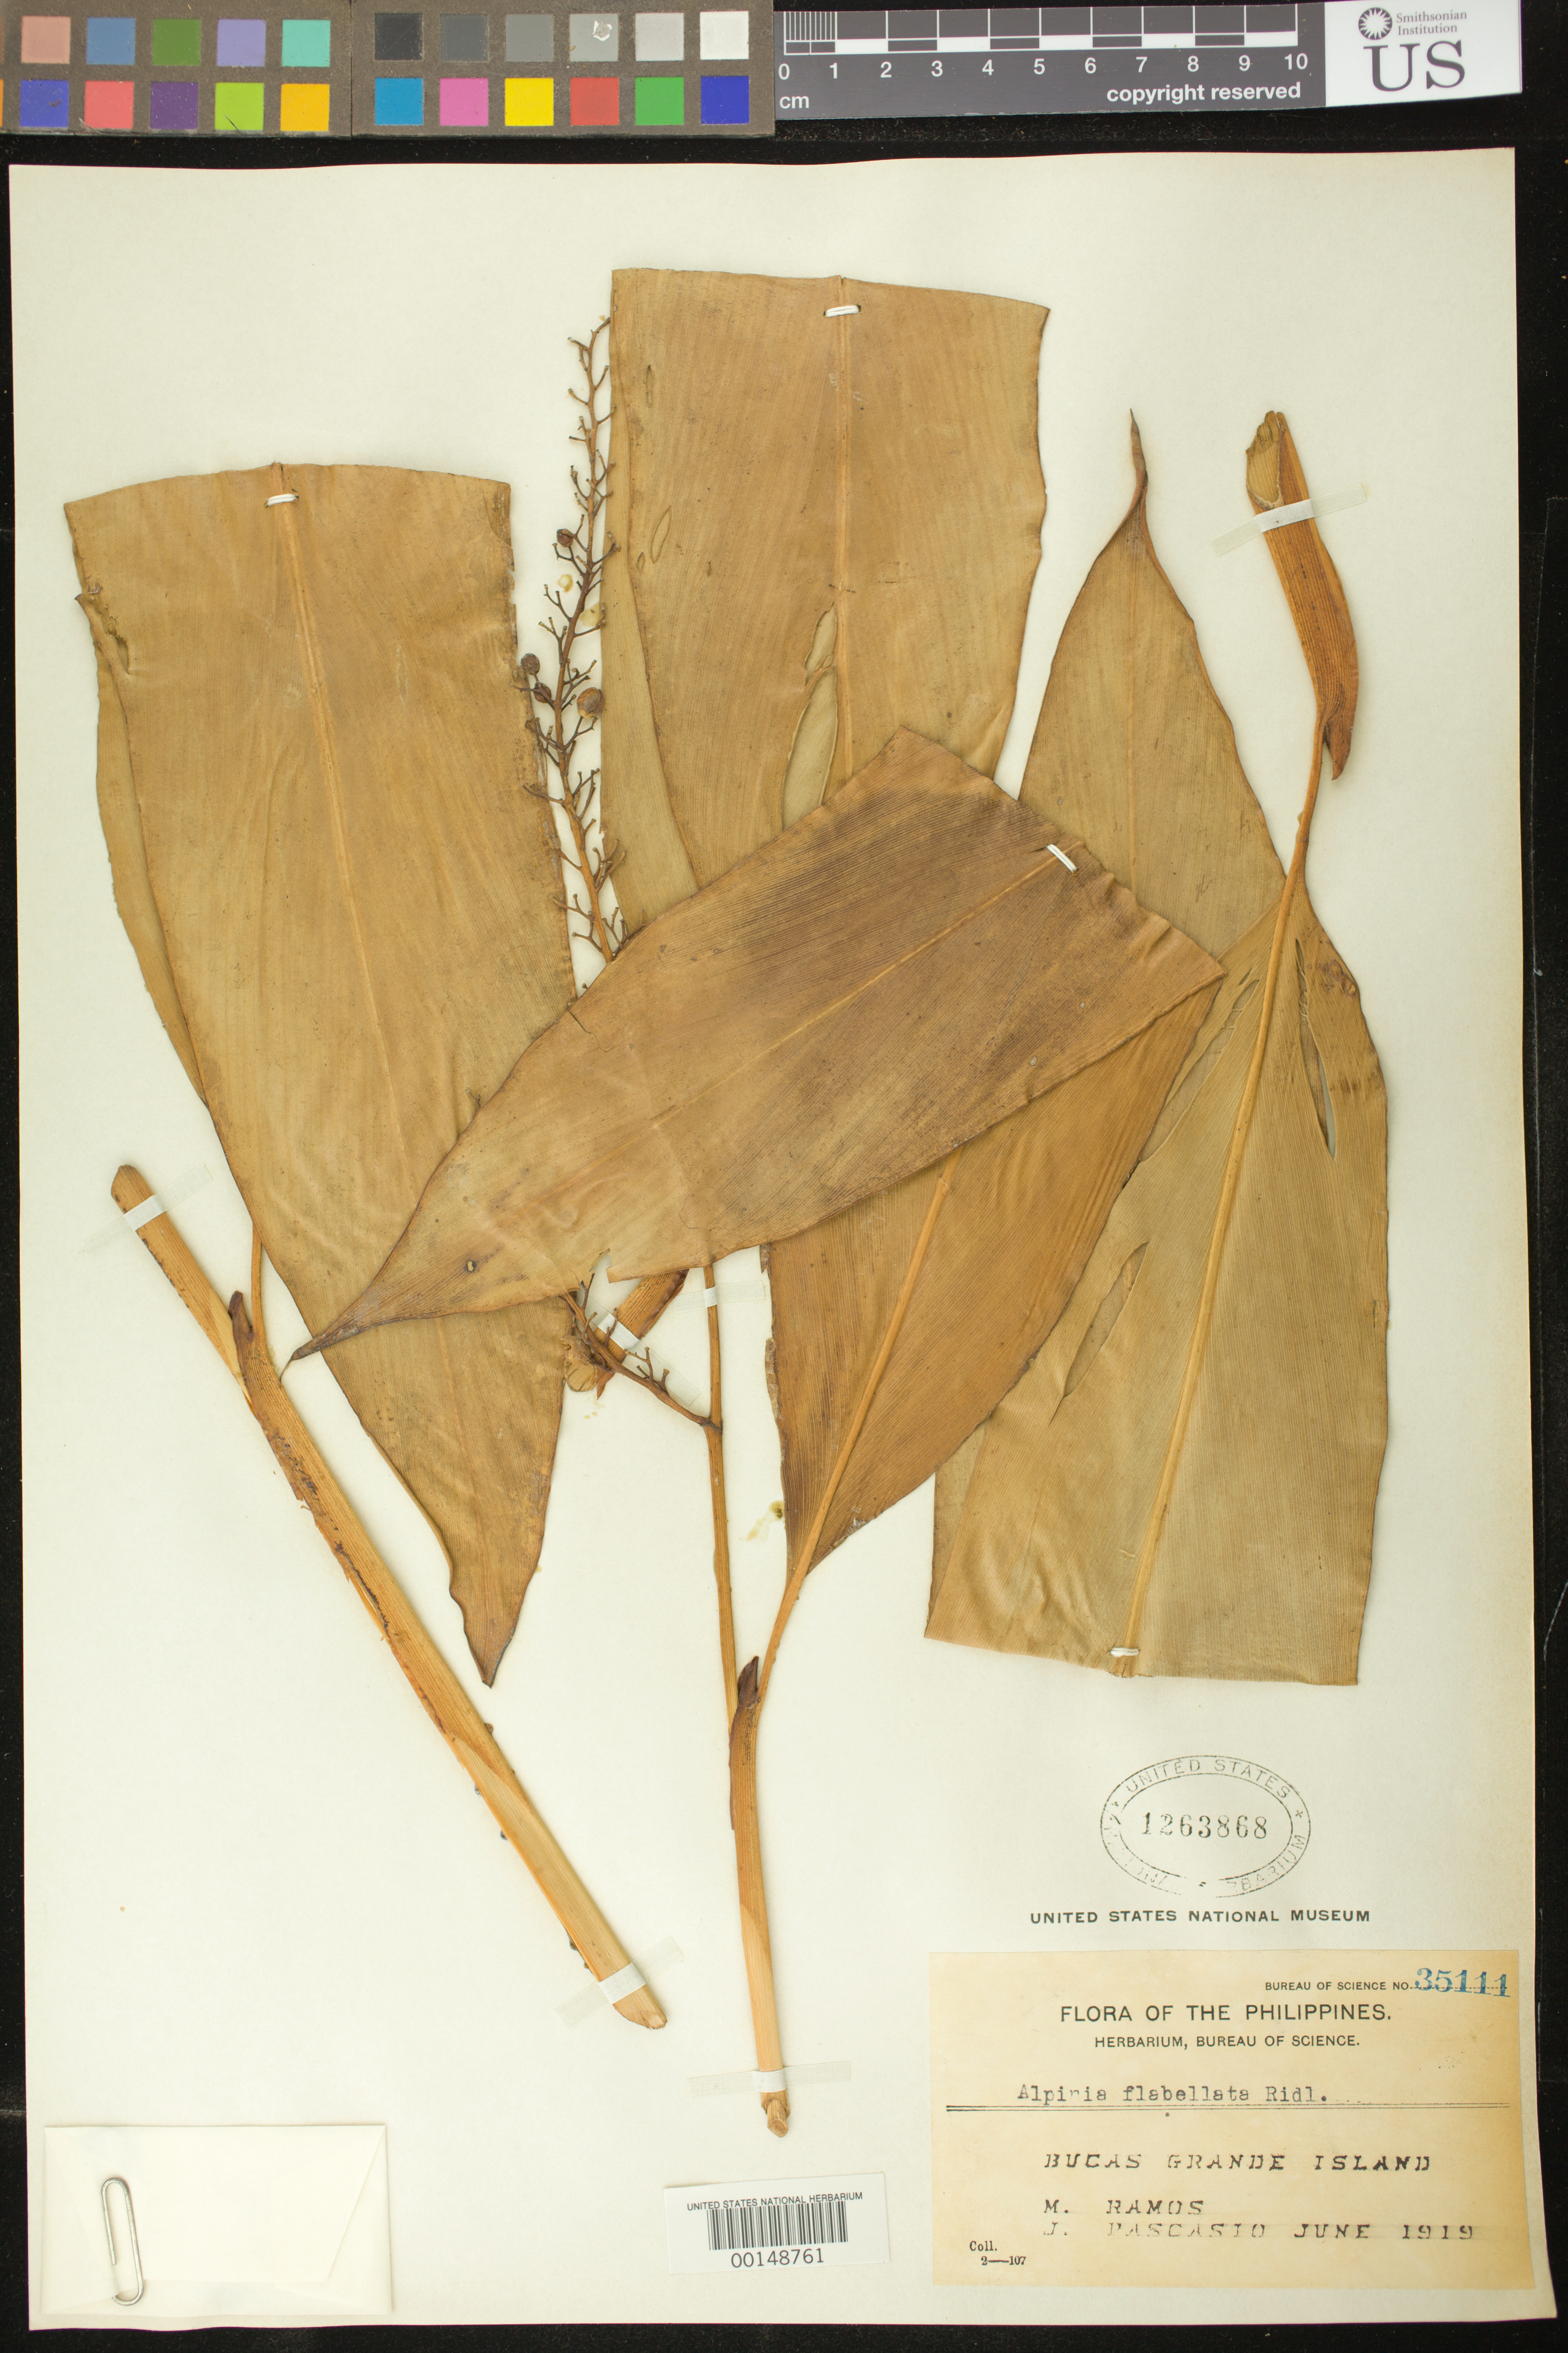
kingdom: Plantae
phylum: Tracheophyta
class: Liliopsida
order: Zingiberales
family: Zingiberaceae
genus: Alpinia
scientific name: Alpinia flabellata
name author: Ridl.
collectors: M. Ramos & J. Pascasio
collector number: Bur. Sci. 35111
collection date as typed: Jun 1919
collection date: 1919-06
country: Philippines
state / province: Caraga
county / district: Surigao del Norte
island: Mindanao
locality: Bucas grande i.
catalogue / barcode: US 1263868